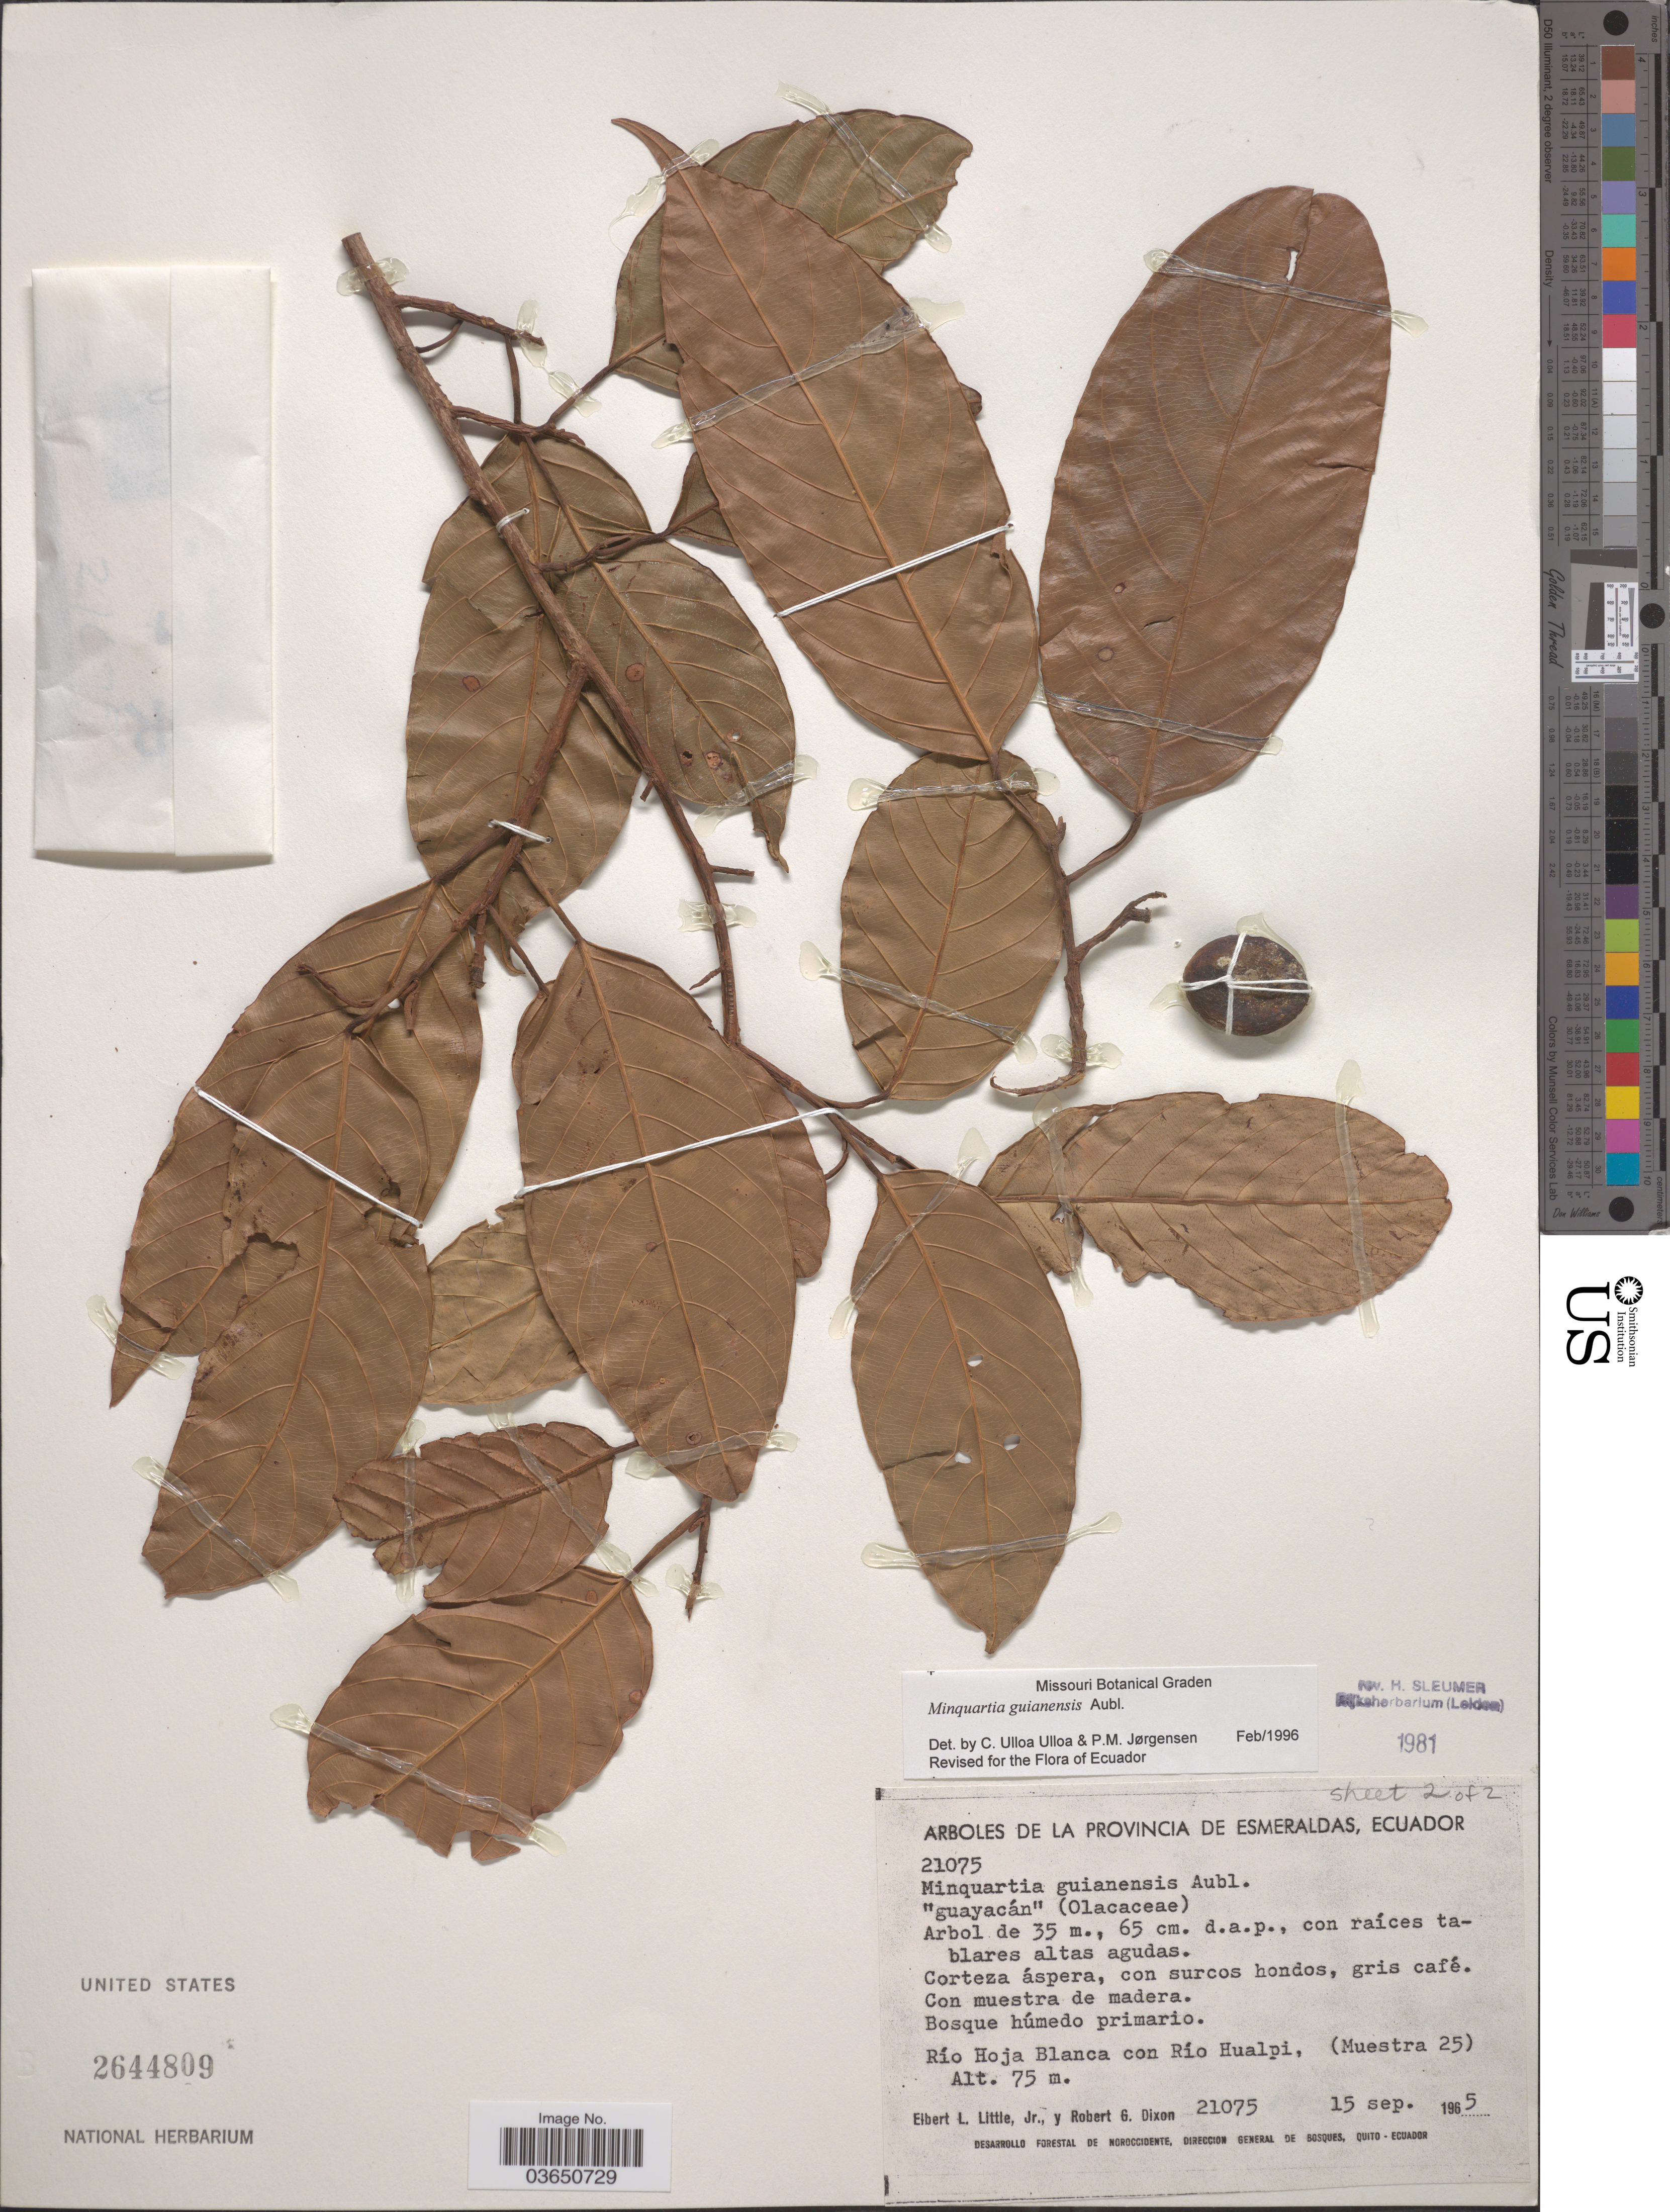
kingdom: Plantae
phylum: Tracheophyta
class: Magnoliopsida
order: Santalales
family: Coulaceae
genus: Minquartia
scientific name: Minquartia guianensis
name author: Aubl.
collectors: E. L. Little & R. G. Dixon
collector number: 21075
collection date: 1965-09-15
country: Ecuador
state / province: Esmeraldas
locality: Río Hoja Blanca con Río Hualpi, (Muestra 25).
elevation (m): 75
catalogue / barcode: US 2644809